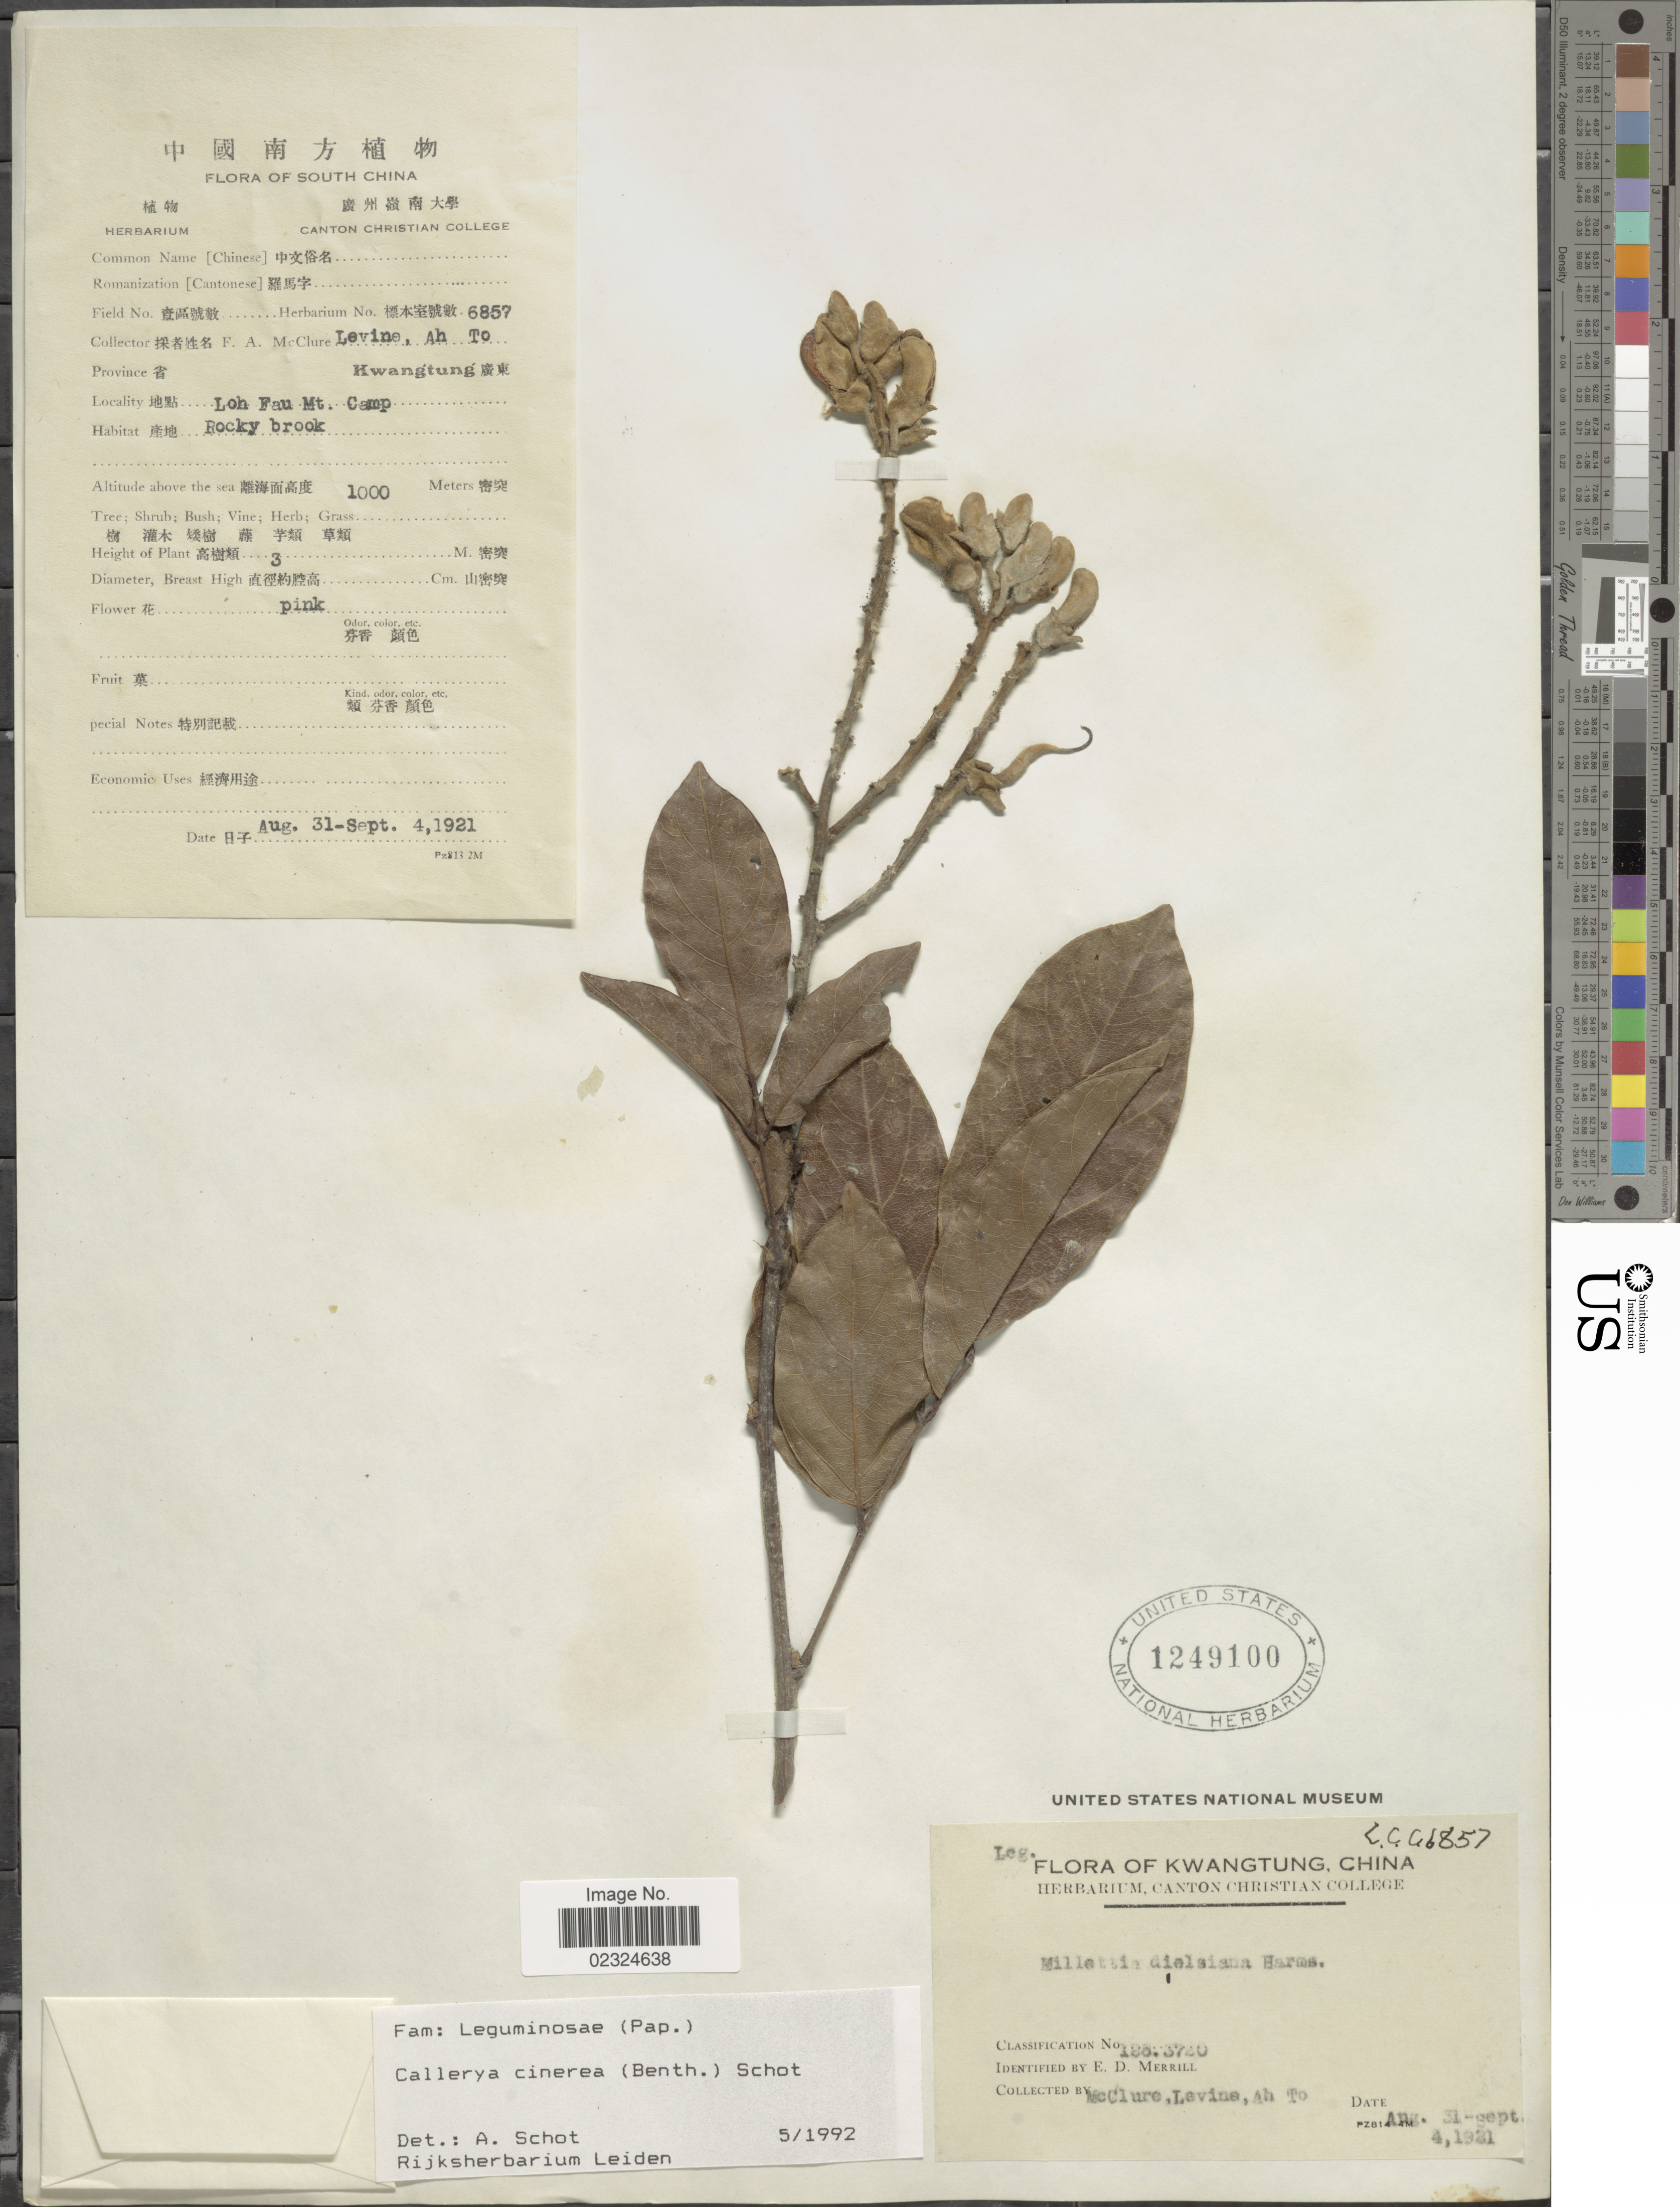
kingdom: Plantae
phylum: Tracheophyta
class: Magnoliopsida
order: Fabales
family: Fabaceae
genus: Callerya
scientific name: Callerya cinerea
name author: (Benth.) Schot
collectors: F. A. McClure, -. Levine & Ah To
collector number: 6857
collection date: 1921-08-31/1921-09-04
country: China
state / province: Guangdong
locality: Province Kwangtung, Loh Fau Mt. Camp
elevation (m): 1000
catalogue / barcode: US 1249100